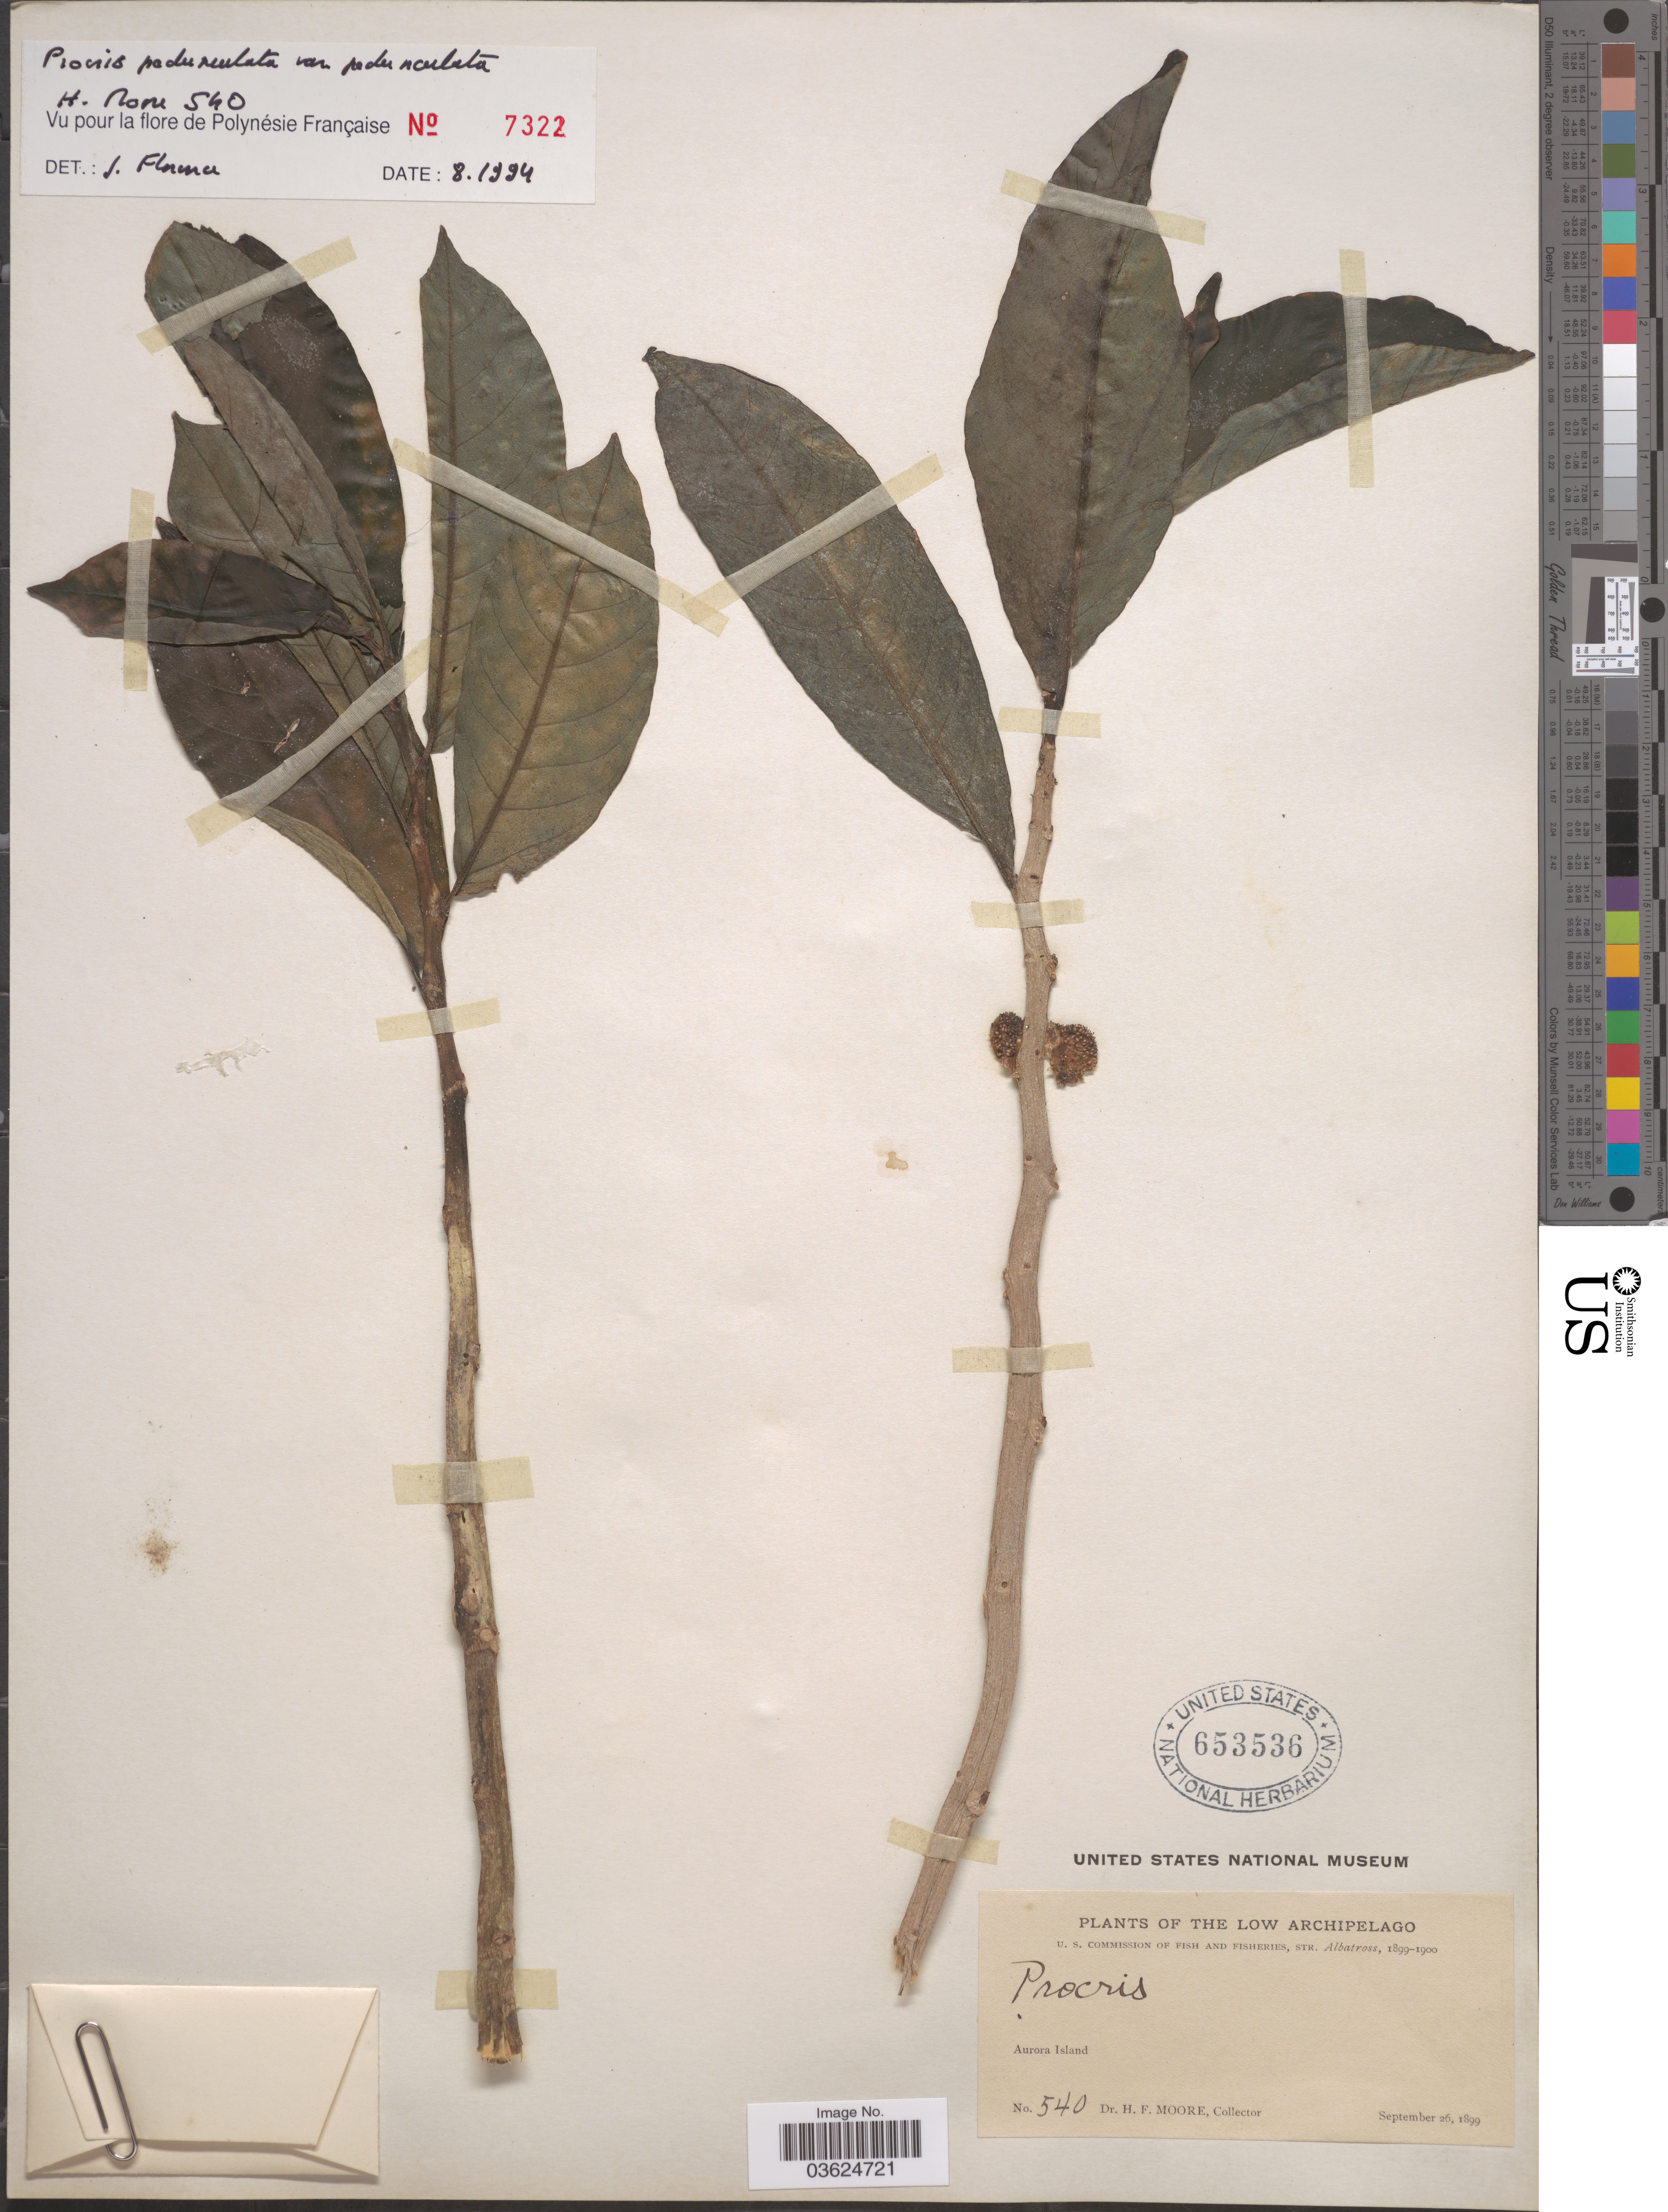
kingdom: Plantae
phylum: Tracheophyta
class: Magnoliopsida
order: Rosales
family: Urticaceae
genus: Procris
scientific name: Procris pedunculata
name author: (J.R. Forst. & G. Forst.) Wedd.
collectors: H. F. Moore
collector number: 540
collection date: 1899-09-26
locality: The Low Archipelago. Aurora Island.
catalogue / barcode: US 653536